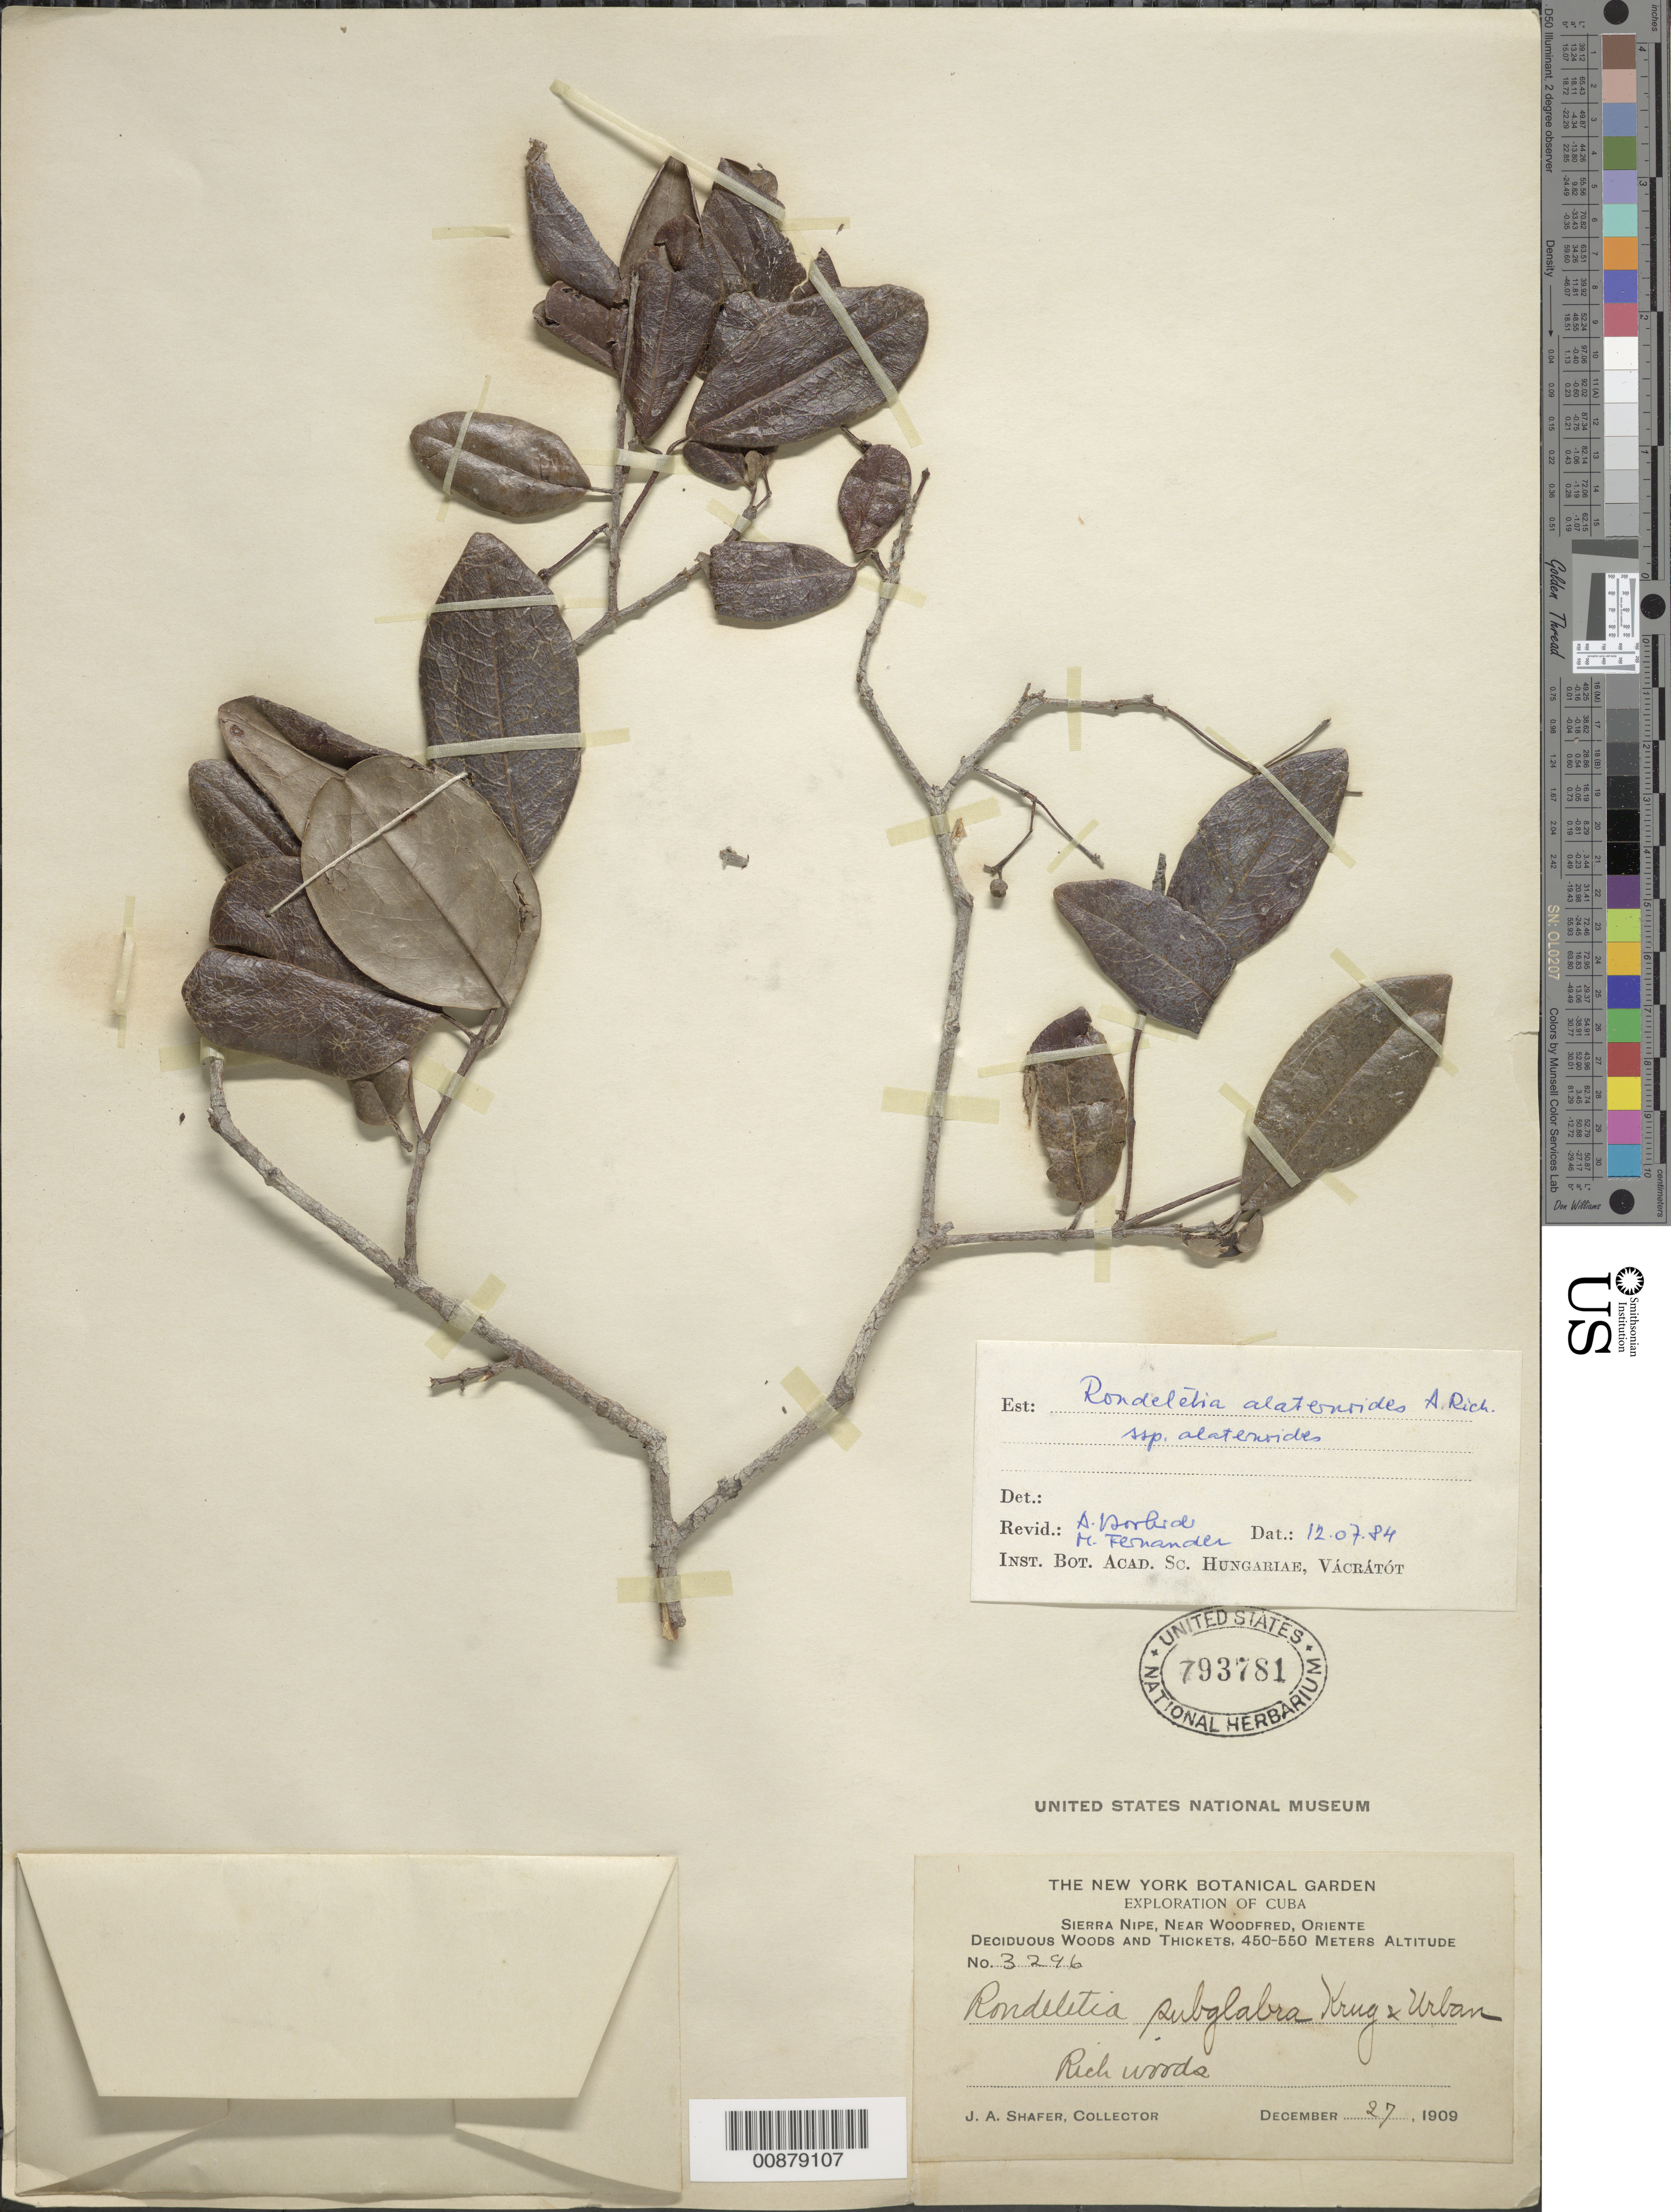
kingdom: Plantae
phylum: Tracheophyta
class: Magnoliopsida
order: Gentianales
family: Rubiaceae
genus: Rondeletia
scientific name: Rondeletia alaternoides subsp. alaternoides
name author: A. Rich.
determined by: Borhidi, Attila L.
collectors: J. A. Shafer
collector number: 3296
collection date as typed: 27 Dec 1909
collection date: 1909-12-27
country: Cuba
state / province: Holguín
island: Cuba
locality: Sierra Nipe, near Woodred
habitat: Rich woods.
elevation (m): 450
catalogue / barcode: US 793781